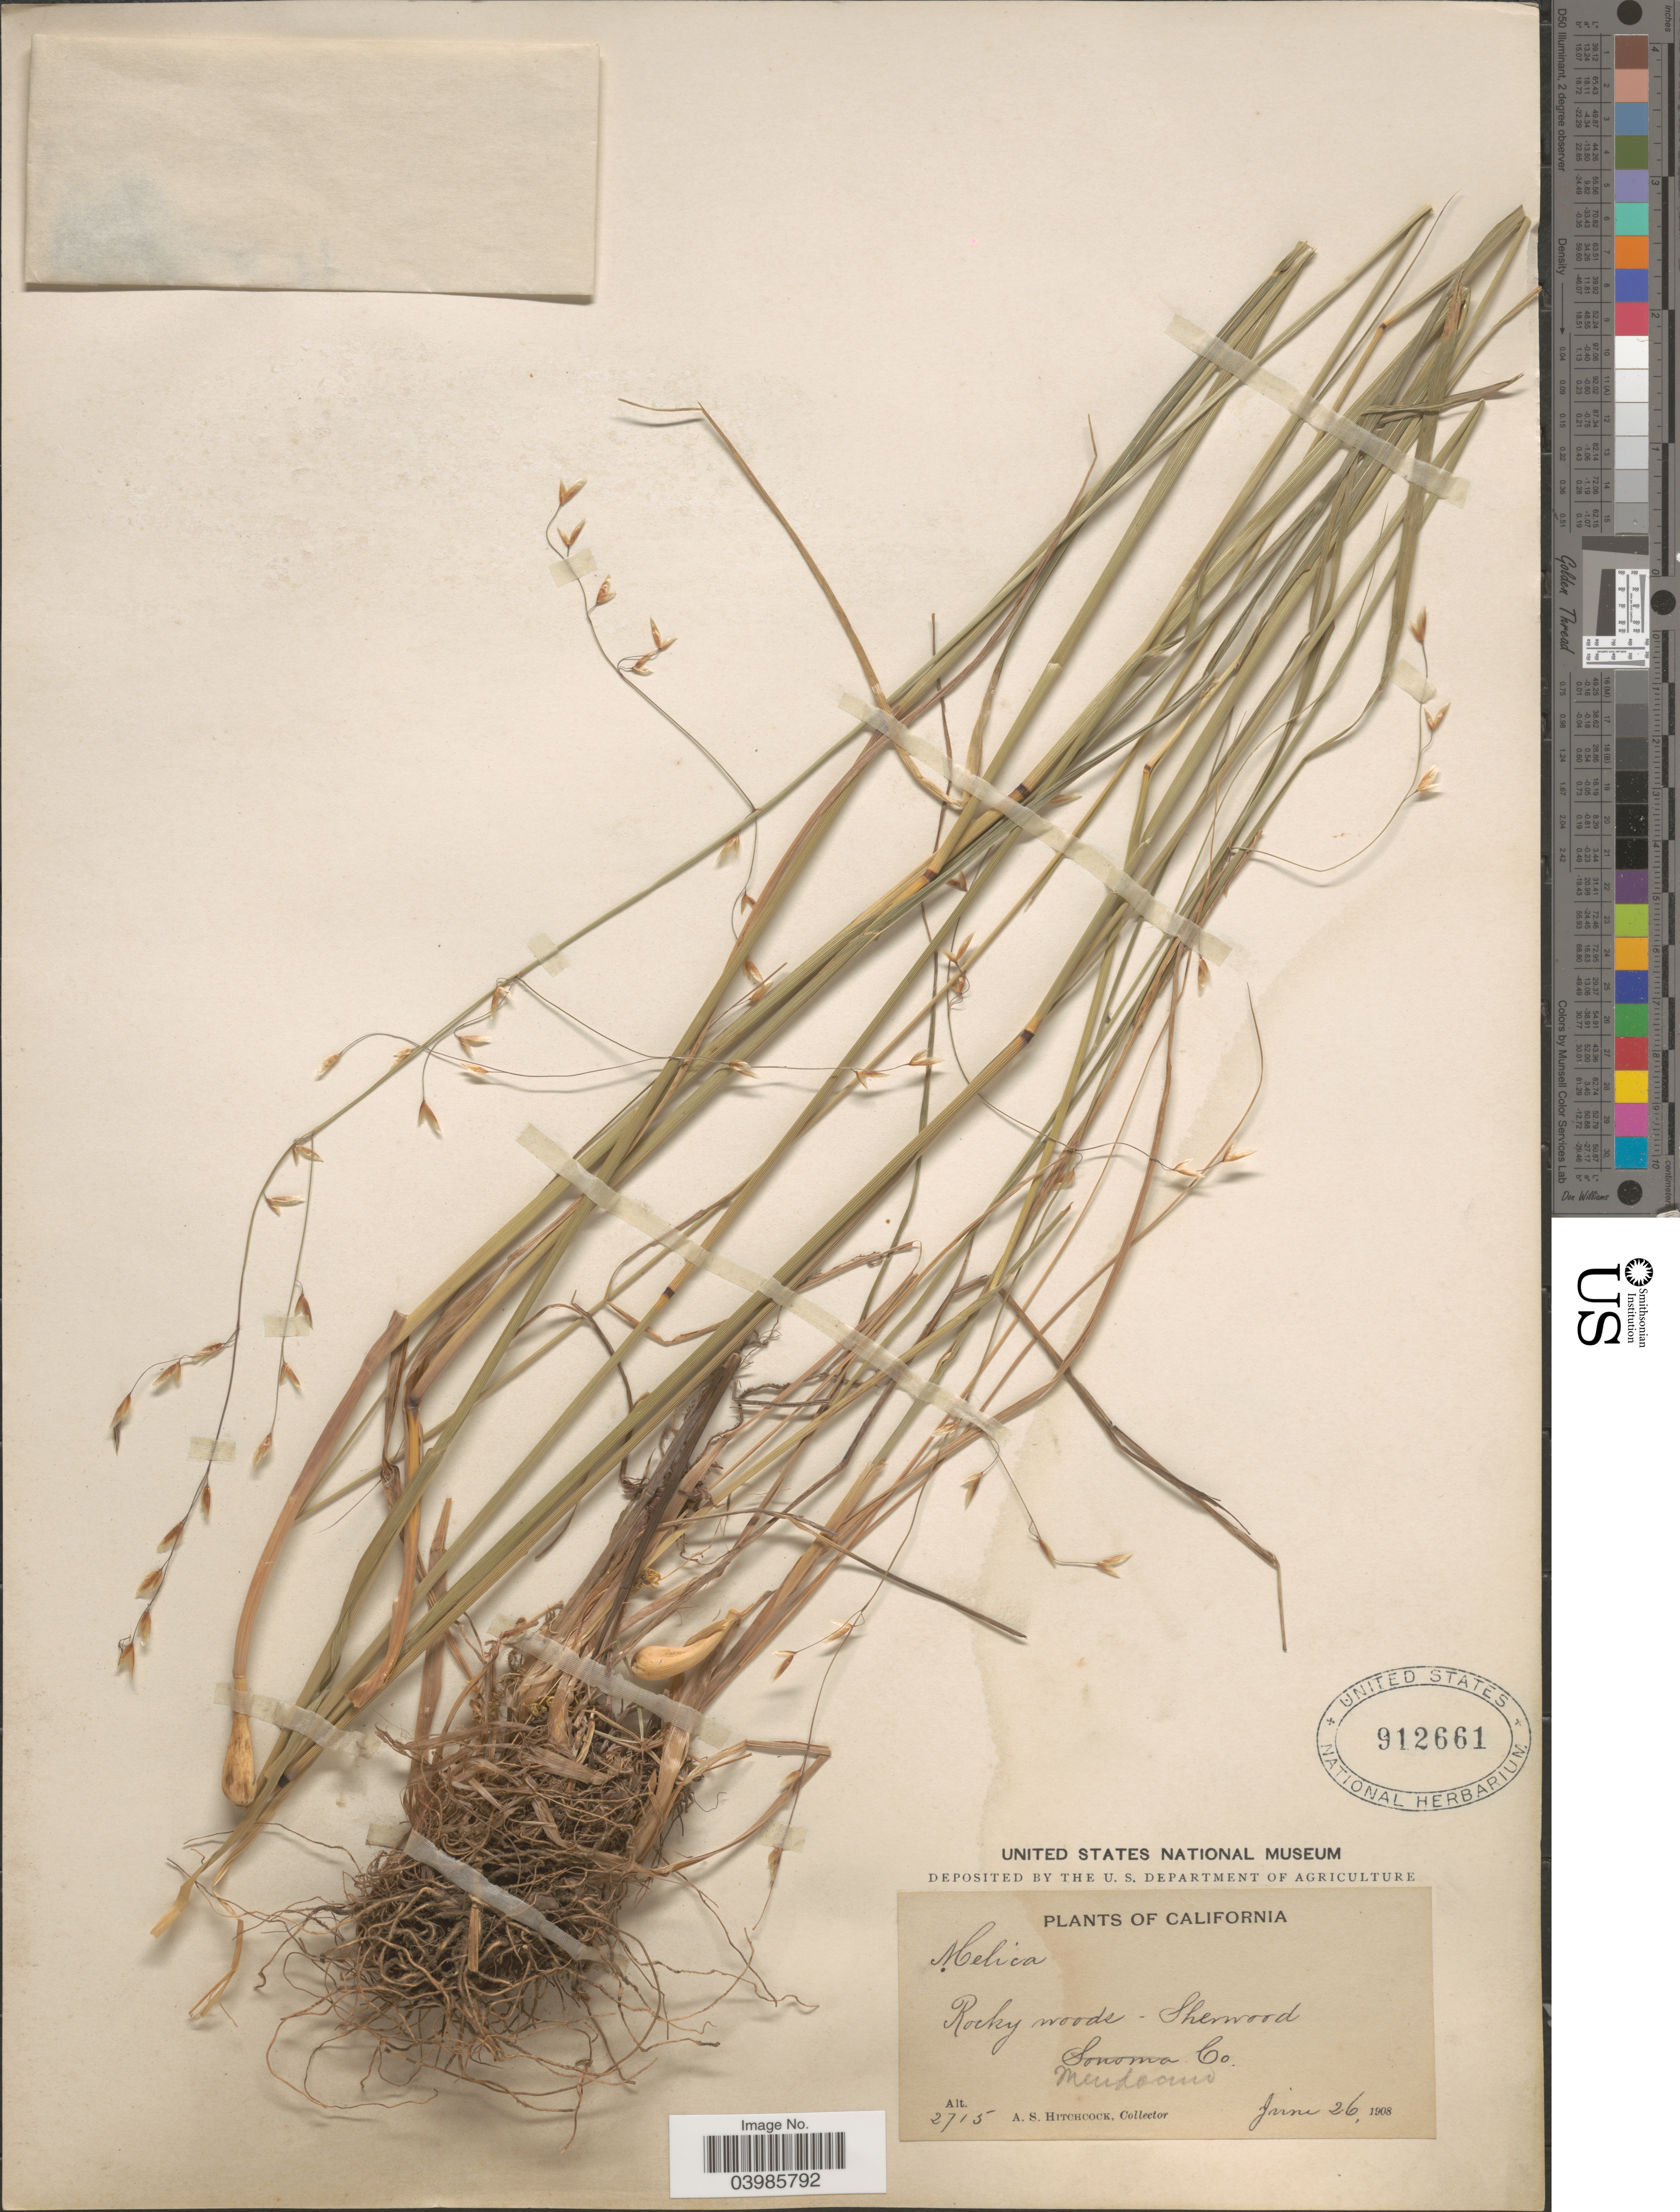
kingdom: Plantae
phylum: Tracheophyta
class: Liliopsida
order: Poales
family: Poaceae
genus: Melica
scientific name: Melica geyeri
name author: Munro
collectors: A. S. Hitchcock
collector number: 2715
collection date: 1908-06-26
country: United States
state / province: California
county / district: Mendocino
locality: Rocky woods. Sherwood. Mendocino Co.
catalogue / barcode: US 912661